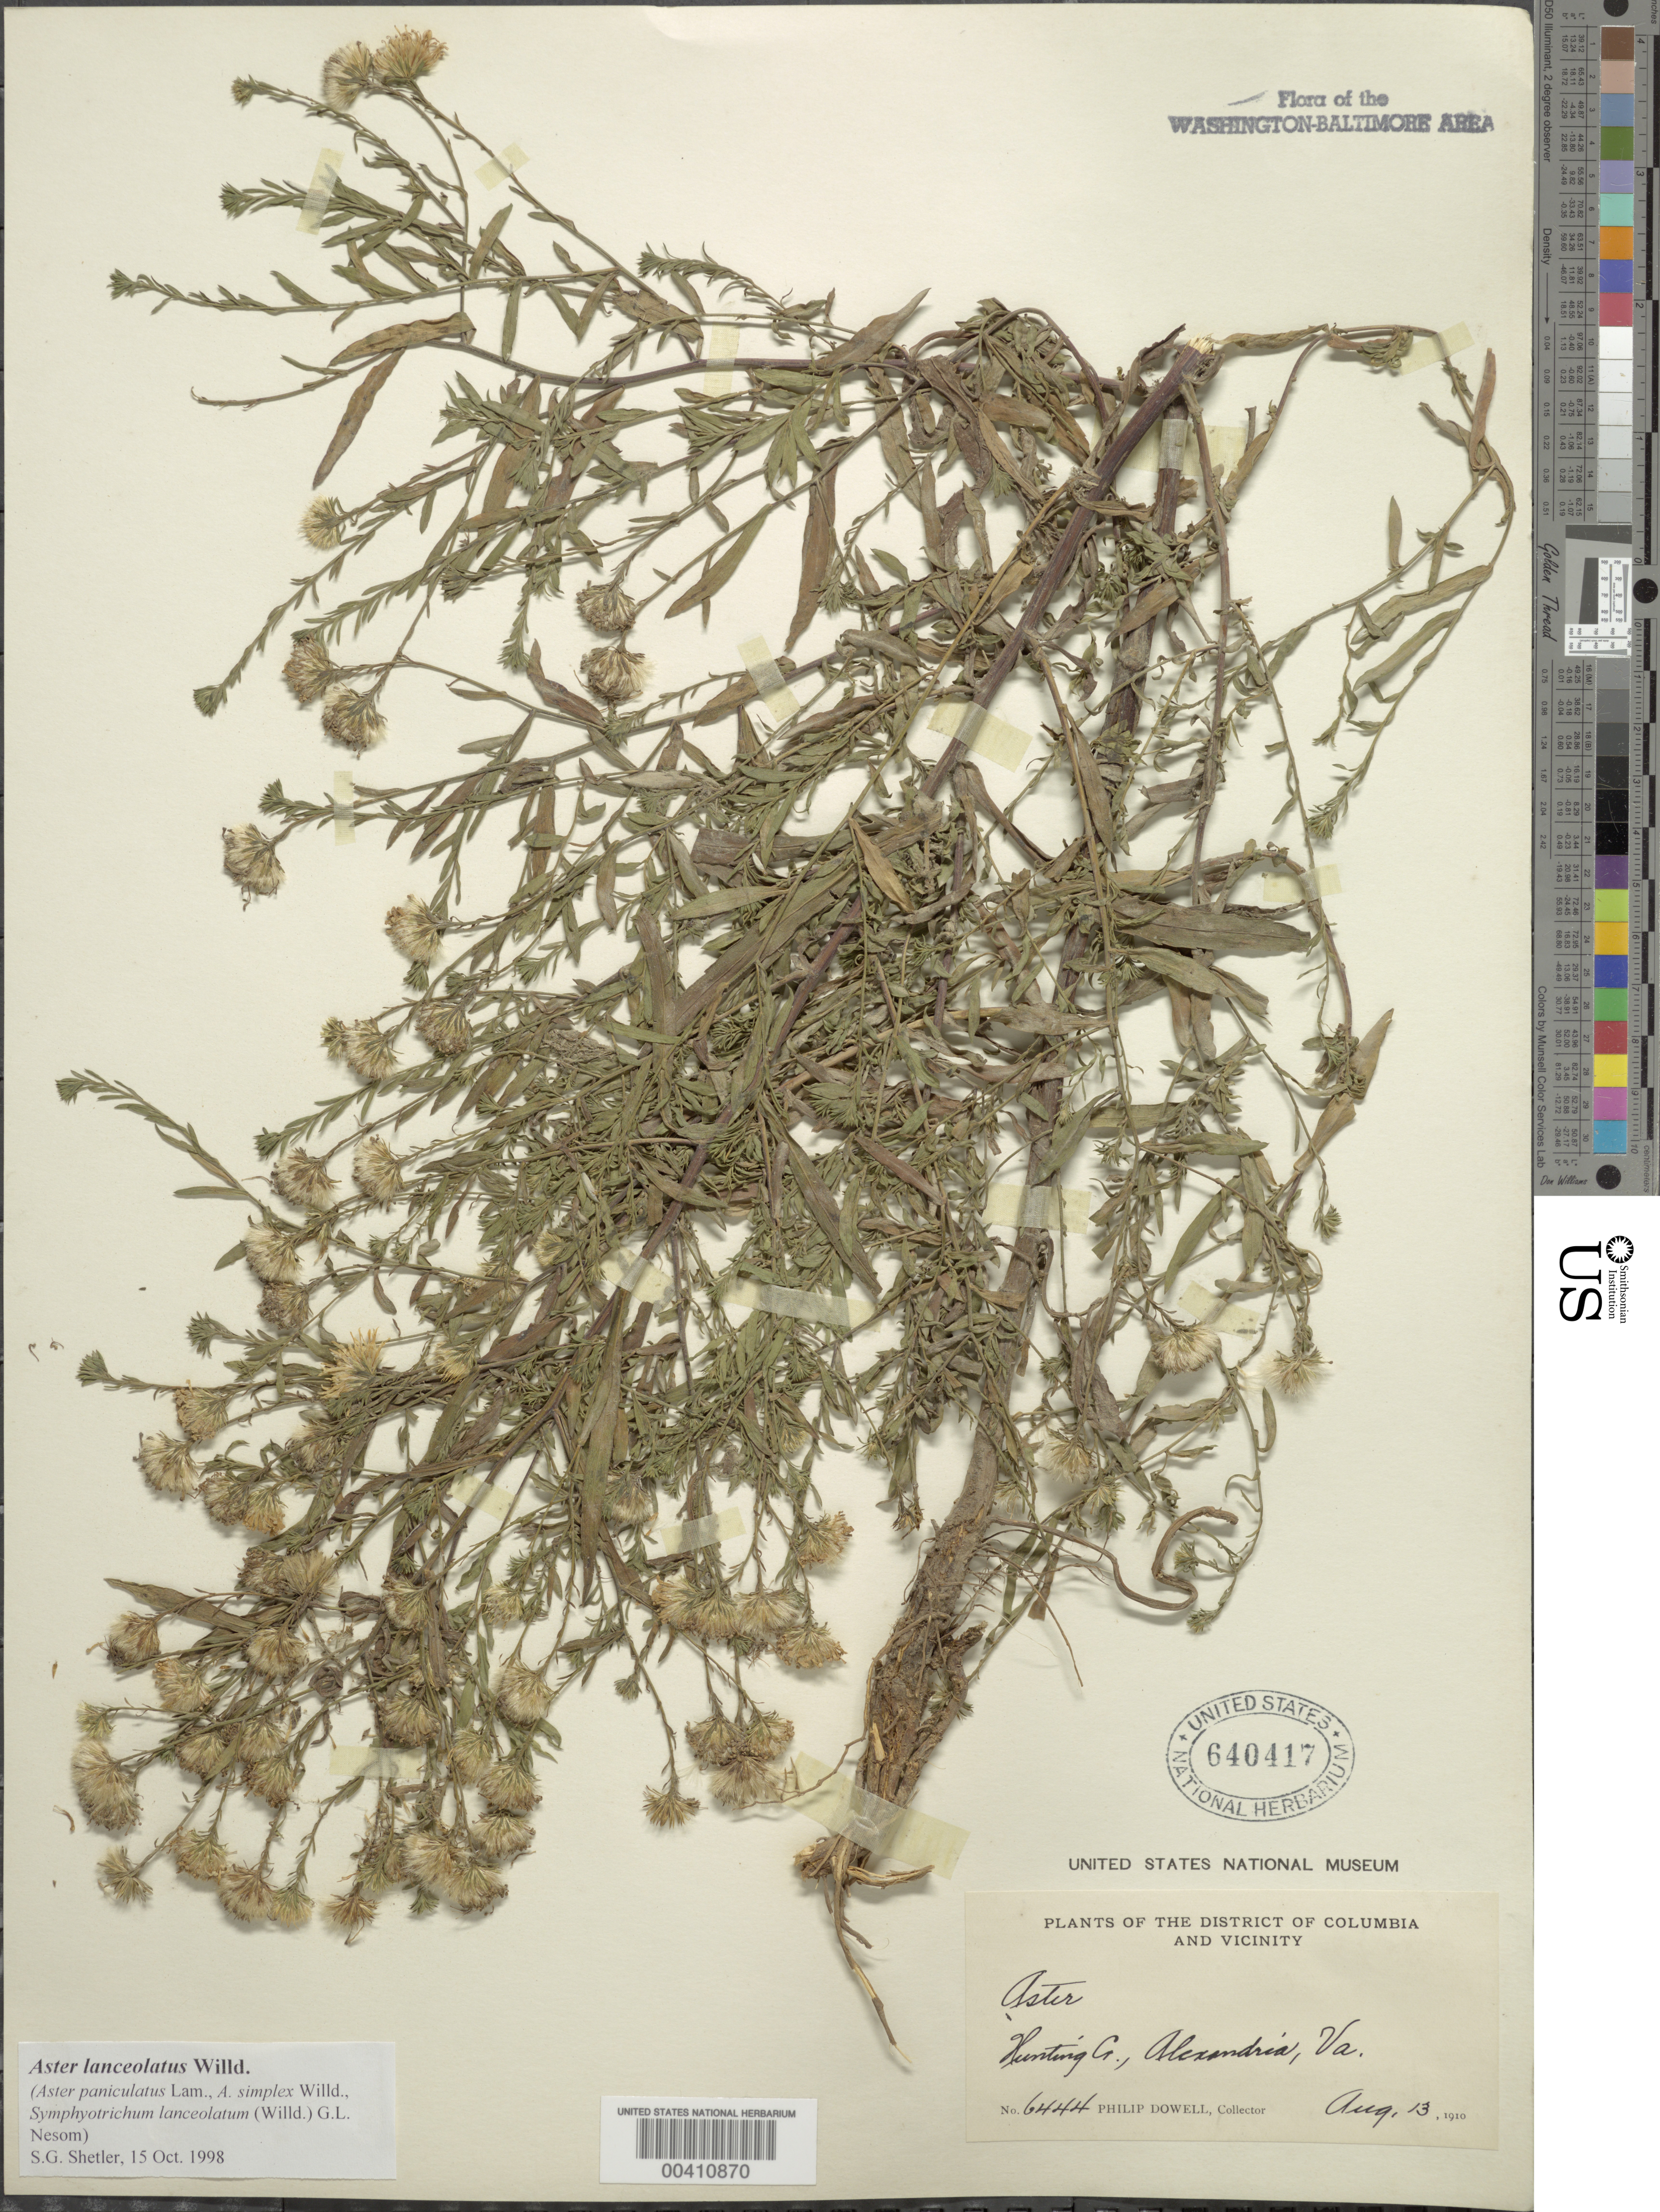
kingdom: Plantae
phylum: Tracheophyta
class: Magnoliopsida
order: Asterales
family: Asteraceae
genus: Symphyotrichum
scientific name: Symphyotrichum lanceolatum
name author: (Willd.) G.L. Nesom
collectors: P. Dowell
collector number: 6444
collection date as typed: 13 Aug 1910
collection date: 1910-08-13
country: United States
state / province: Virginia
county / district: City of Alexandria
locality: Alexandria, Hunting Creek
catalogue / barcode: US 640417